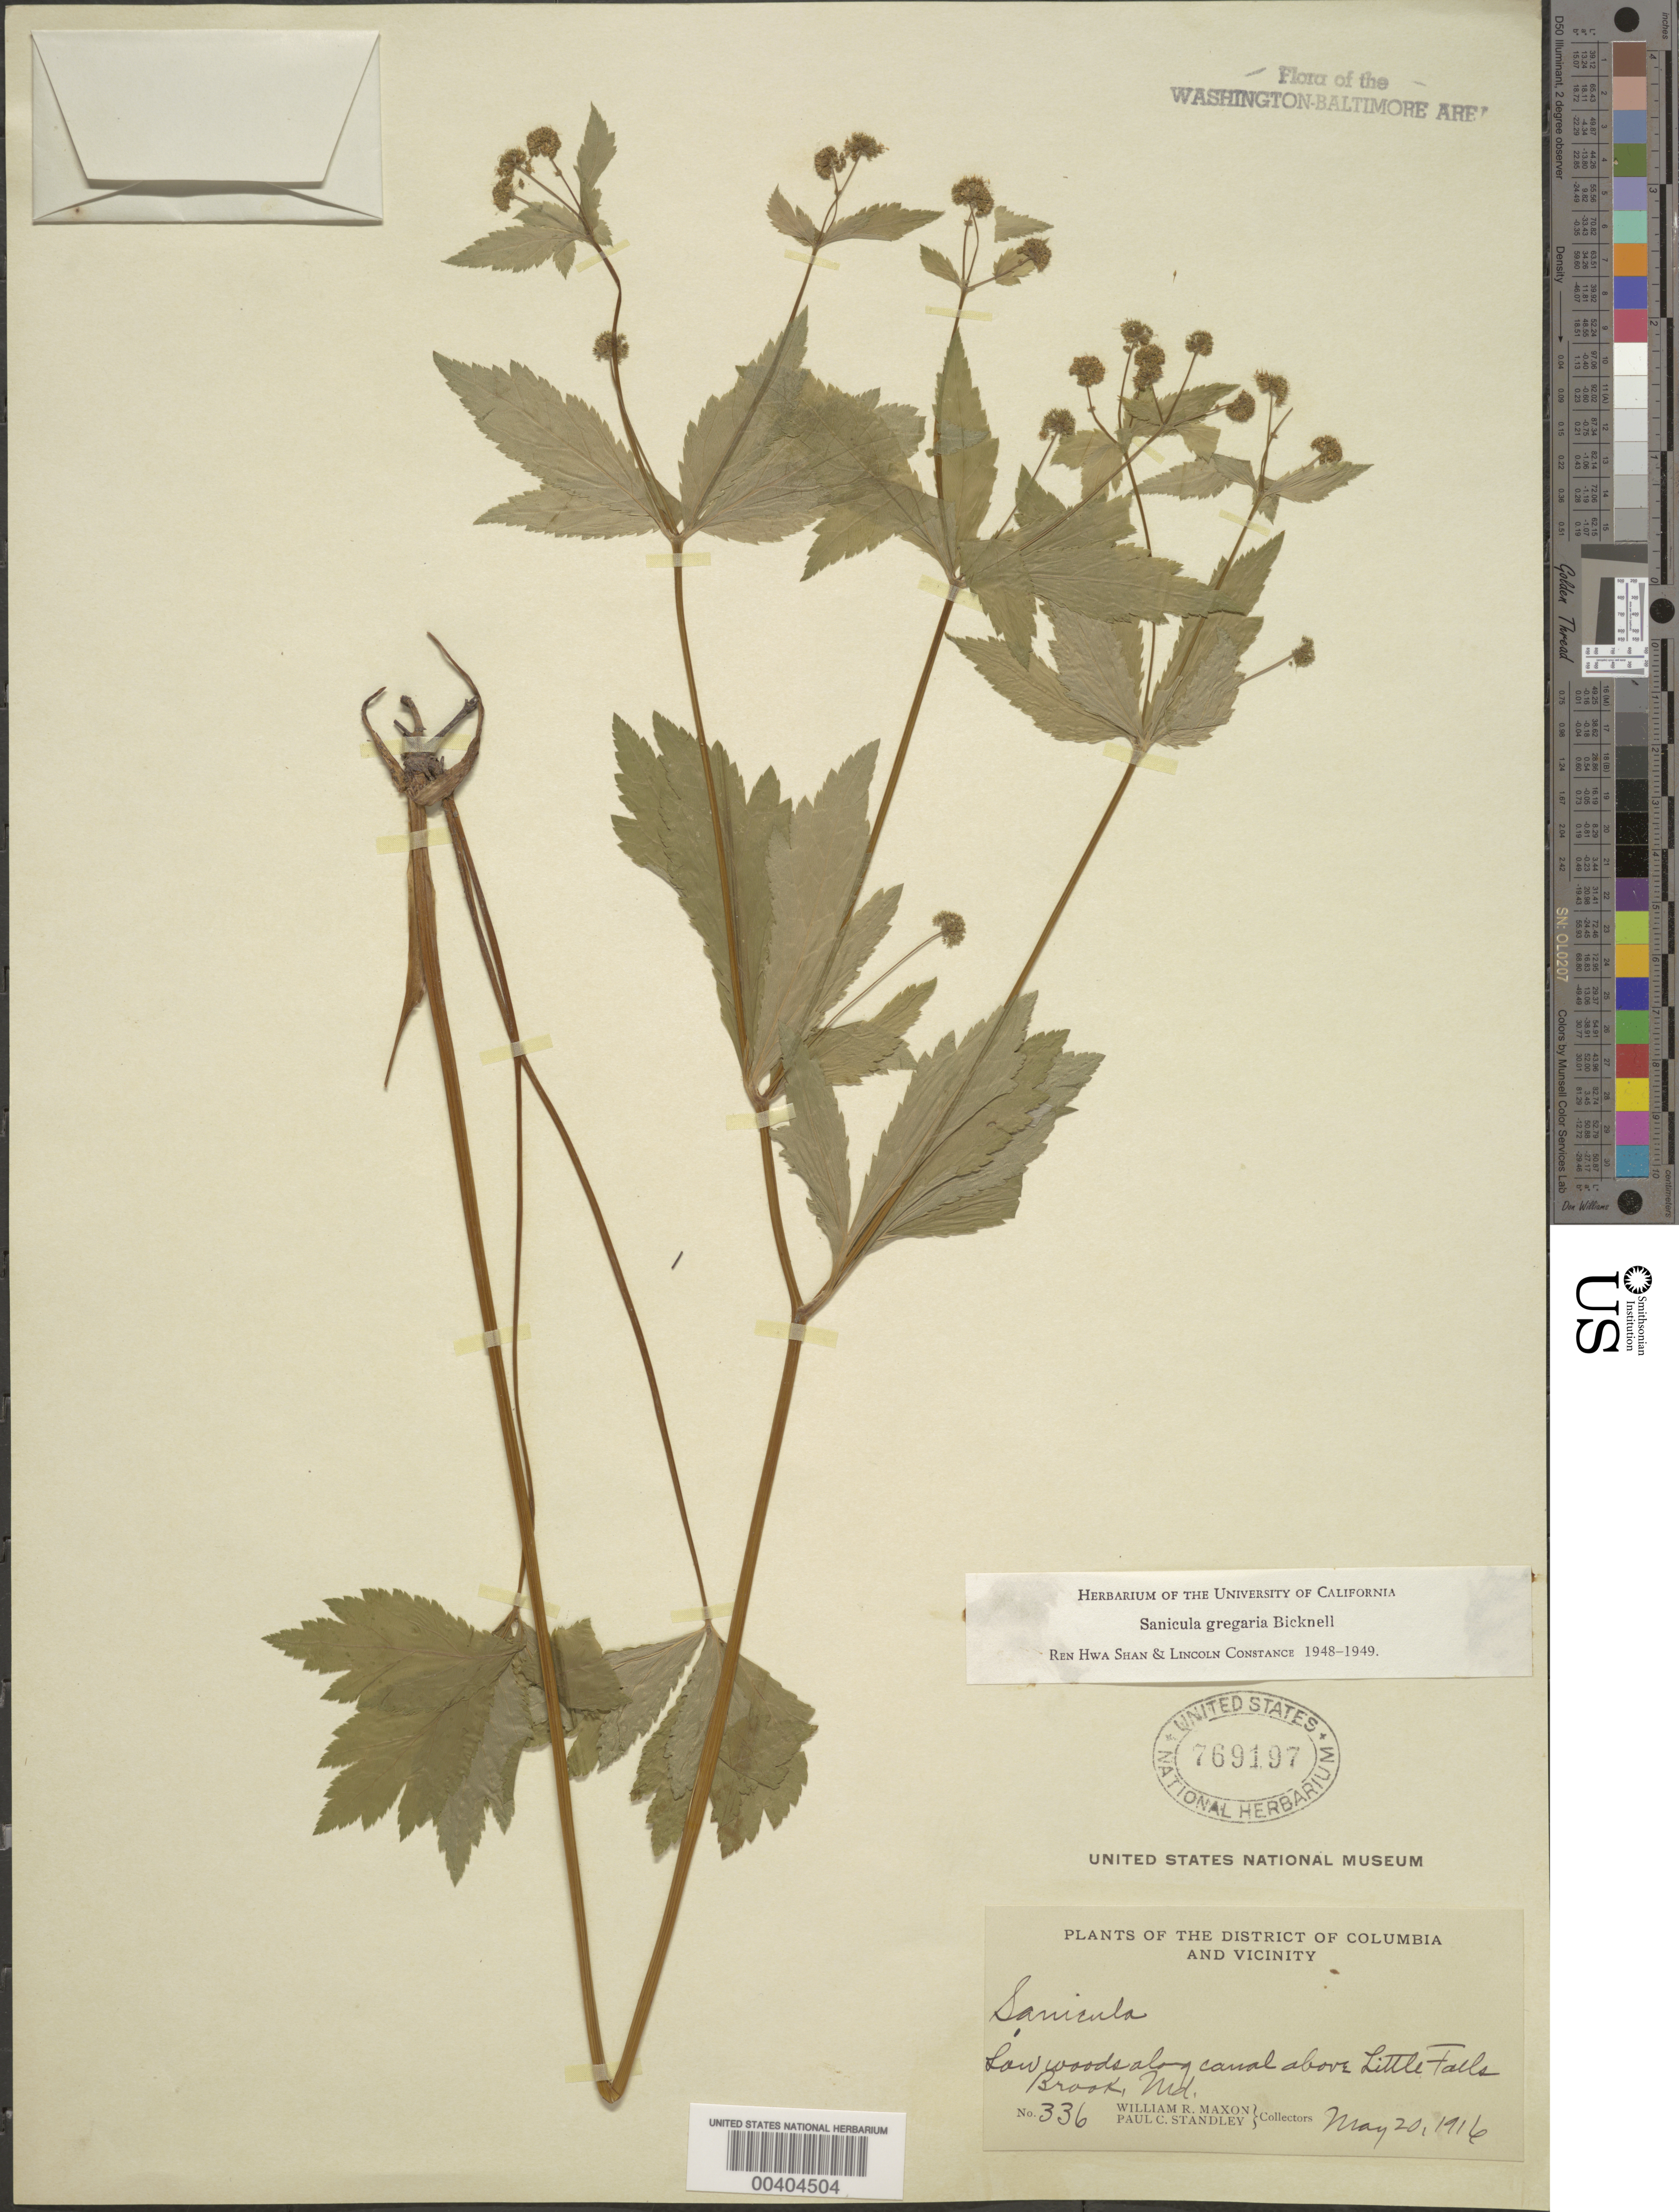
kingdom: Plantae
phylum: Tracheophyta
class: Magnoliopsida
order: Apiales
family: Apiaceae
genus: Sanicula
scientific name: Sanicula odorata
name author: (Raf.) Pryer & Phillippe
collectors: W. R. Maxon & P. C. Standley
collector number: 336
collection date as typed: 20 May 1916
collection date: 1916-05-20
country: United States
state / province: Maryland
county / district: Montgomery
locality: C. & O. Canal above Little Falls Brook C. & O. Canal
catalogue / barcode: US 769197